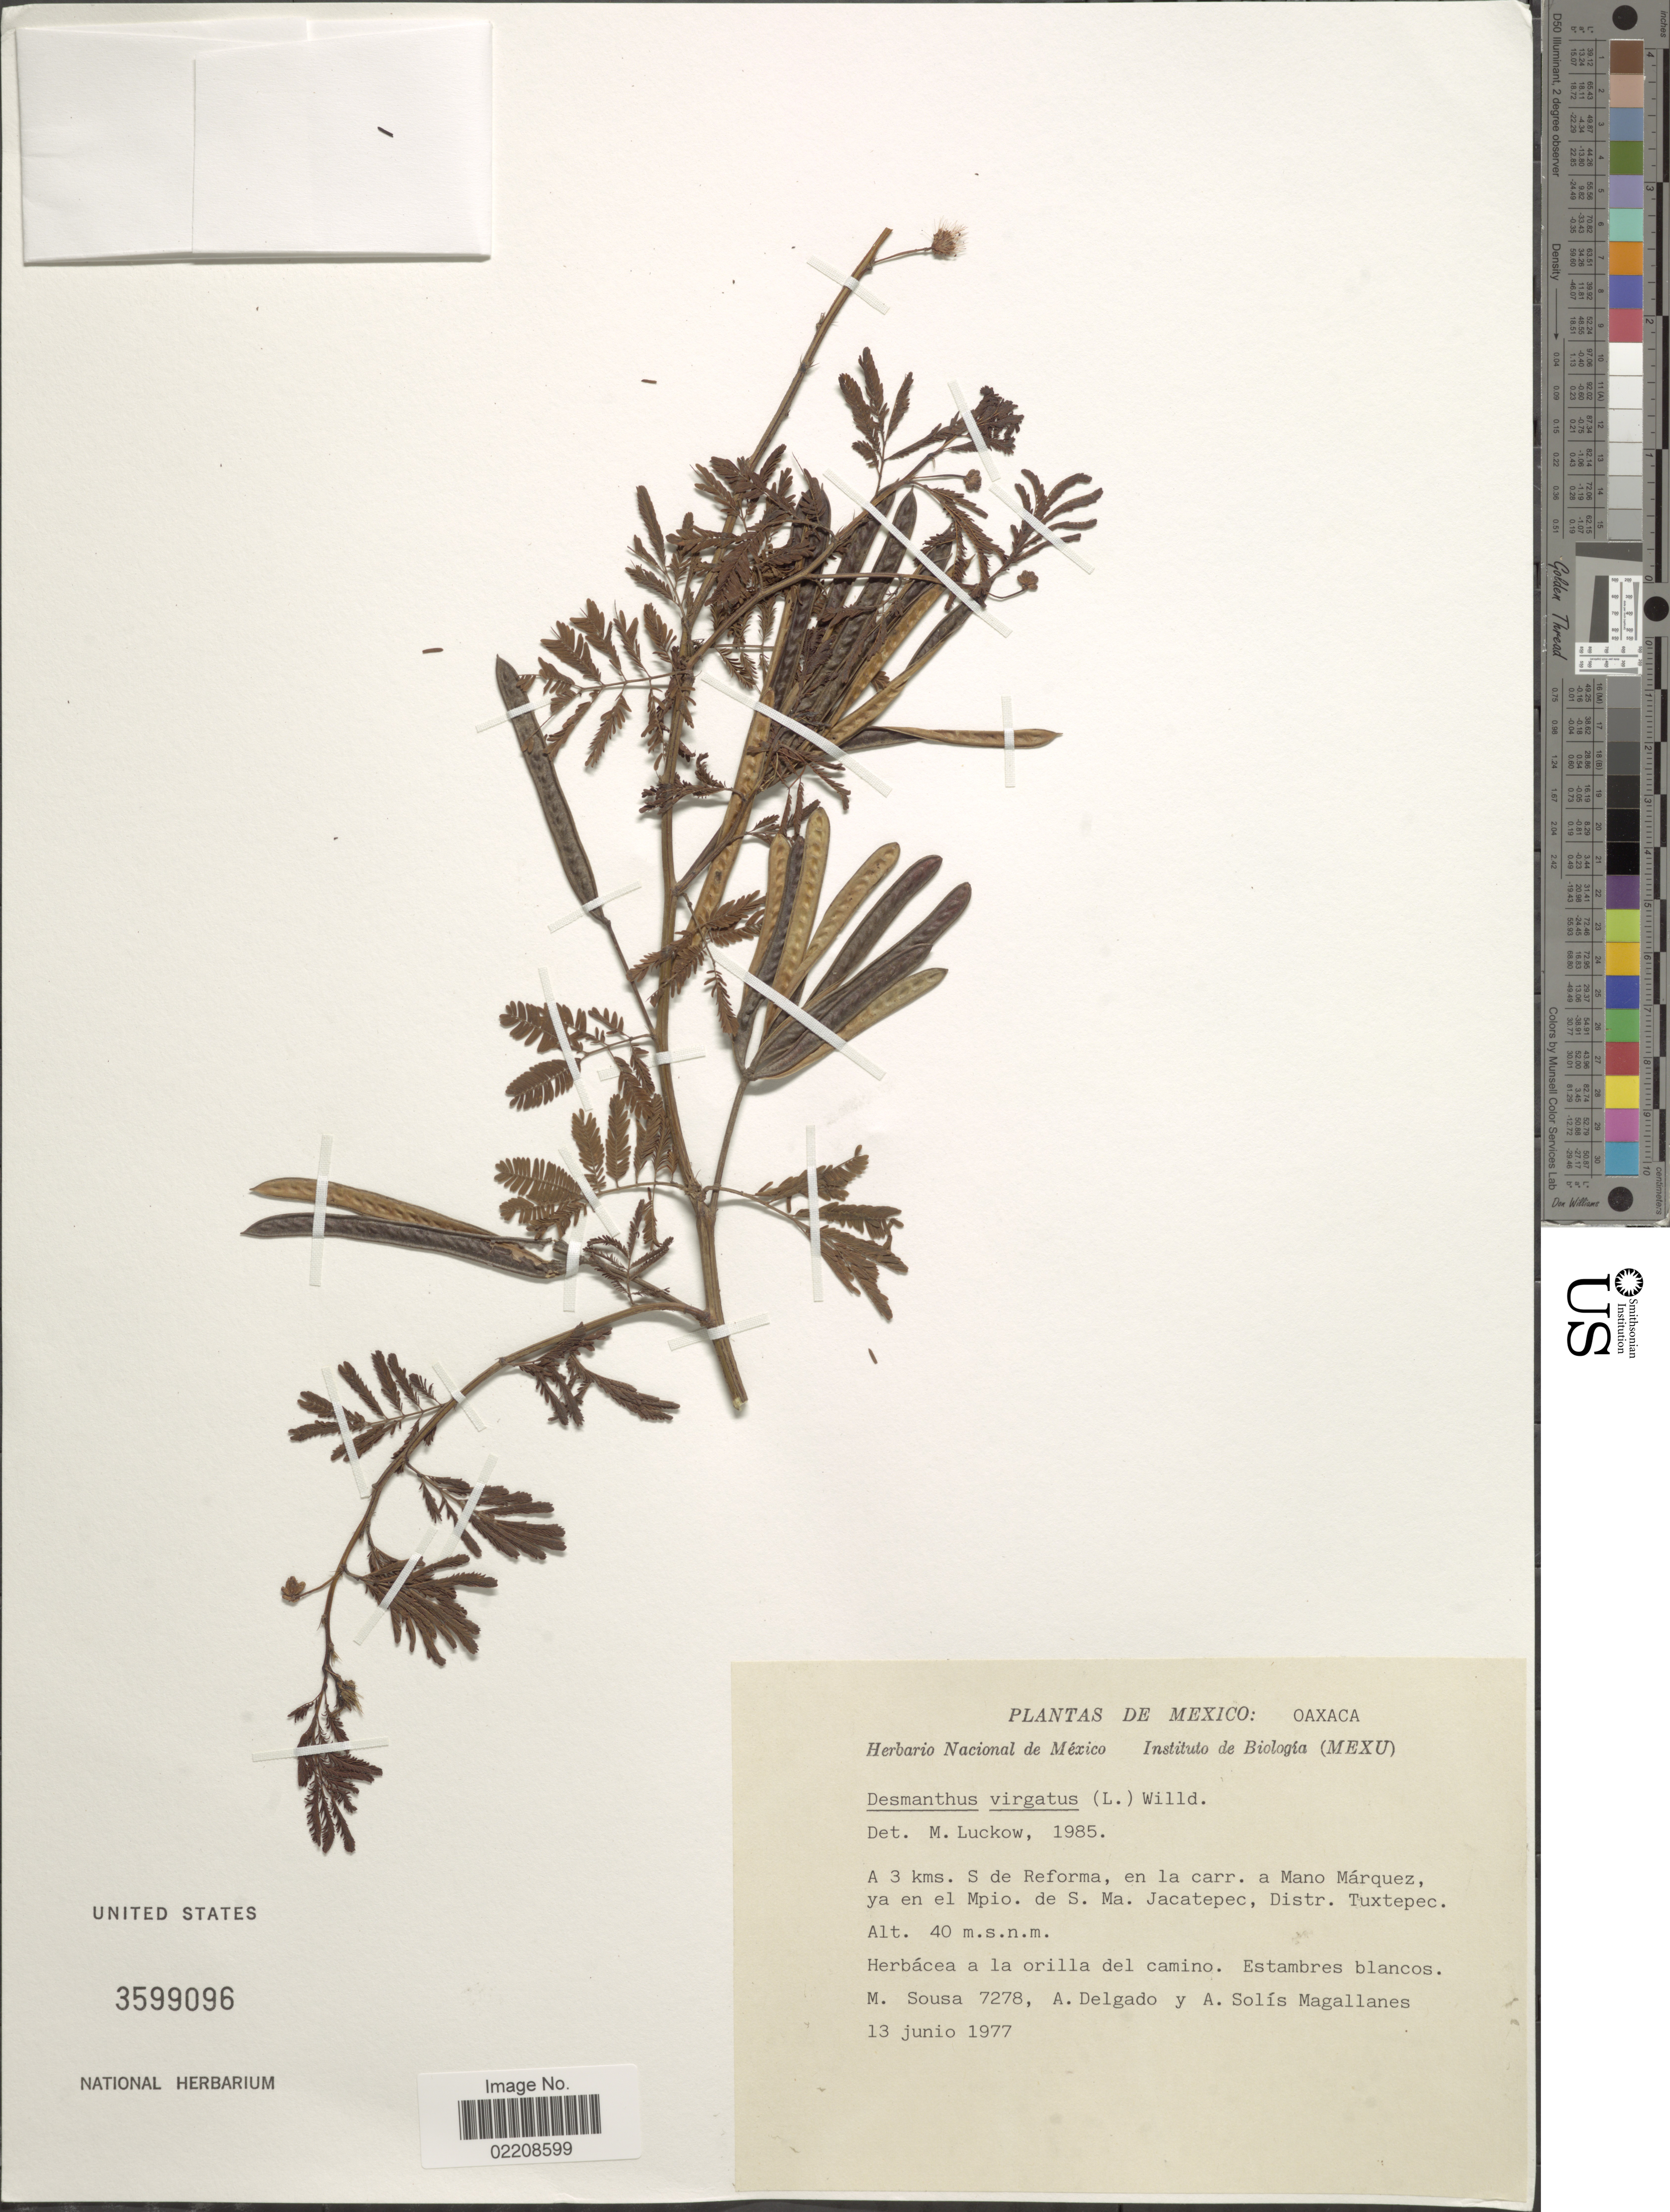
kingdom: Plantae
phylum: Tracheophyta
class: Magnoliopsida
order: Fabales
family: Fabaceae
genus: Desmanthus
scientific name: Desmanthus virgatus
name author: (L.) Willd.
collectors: M. Sousa, A. A. Delgado & A. Magallanes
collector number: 7278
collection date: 1977-06-13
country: Mexico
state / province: Oaxaca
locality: A 3 kms. S de Reforma, en la carr. a Mano Márquez, ya en el Mpio. de S. Ma. Jacatepec, Distr. Tuxtepec.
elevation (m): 40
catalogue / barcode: US 3599096